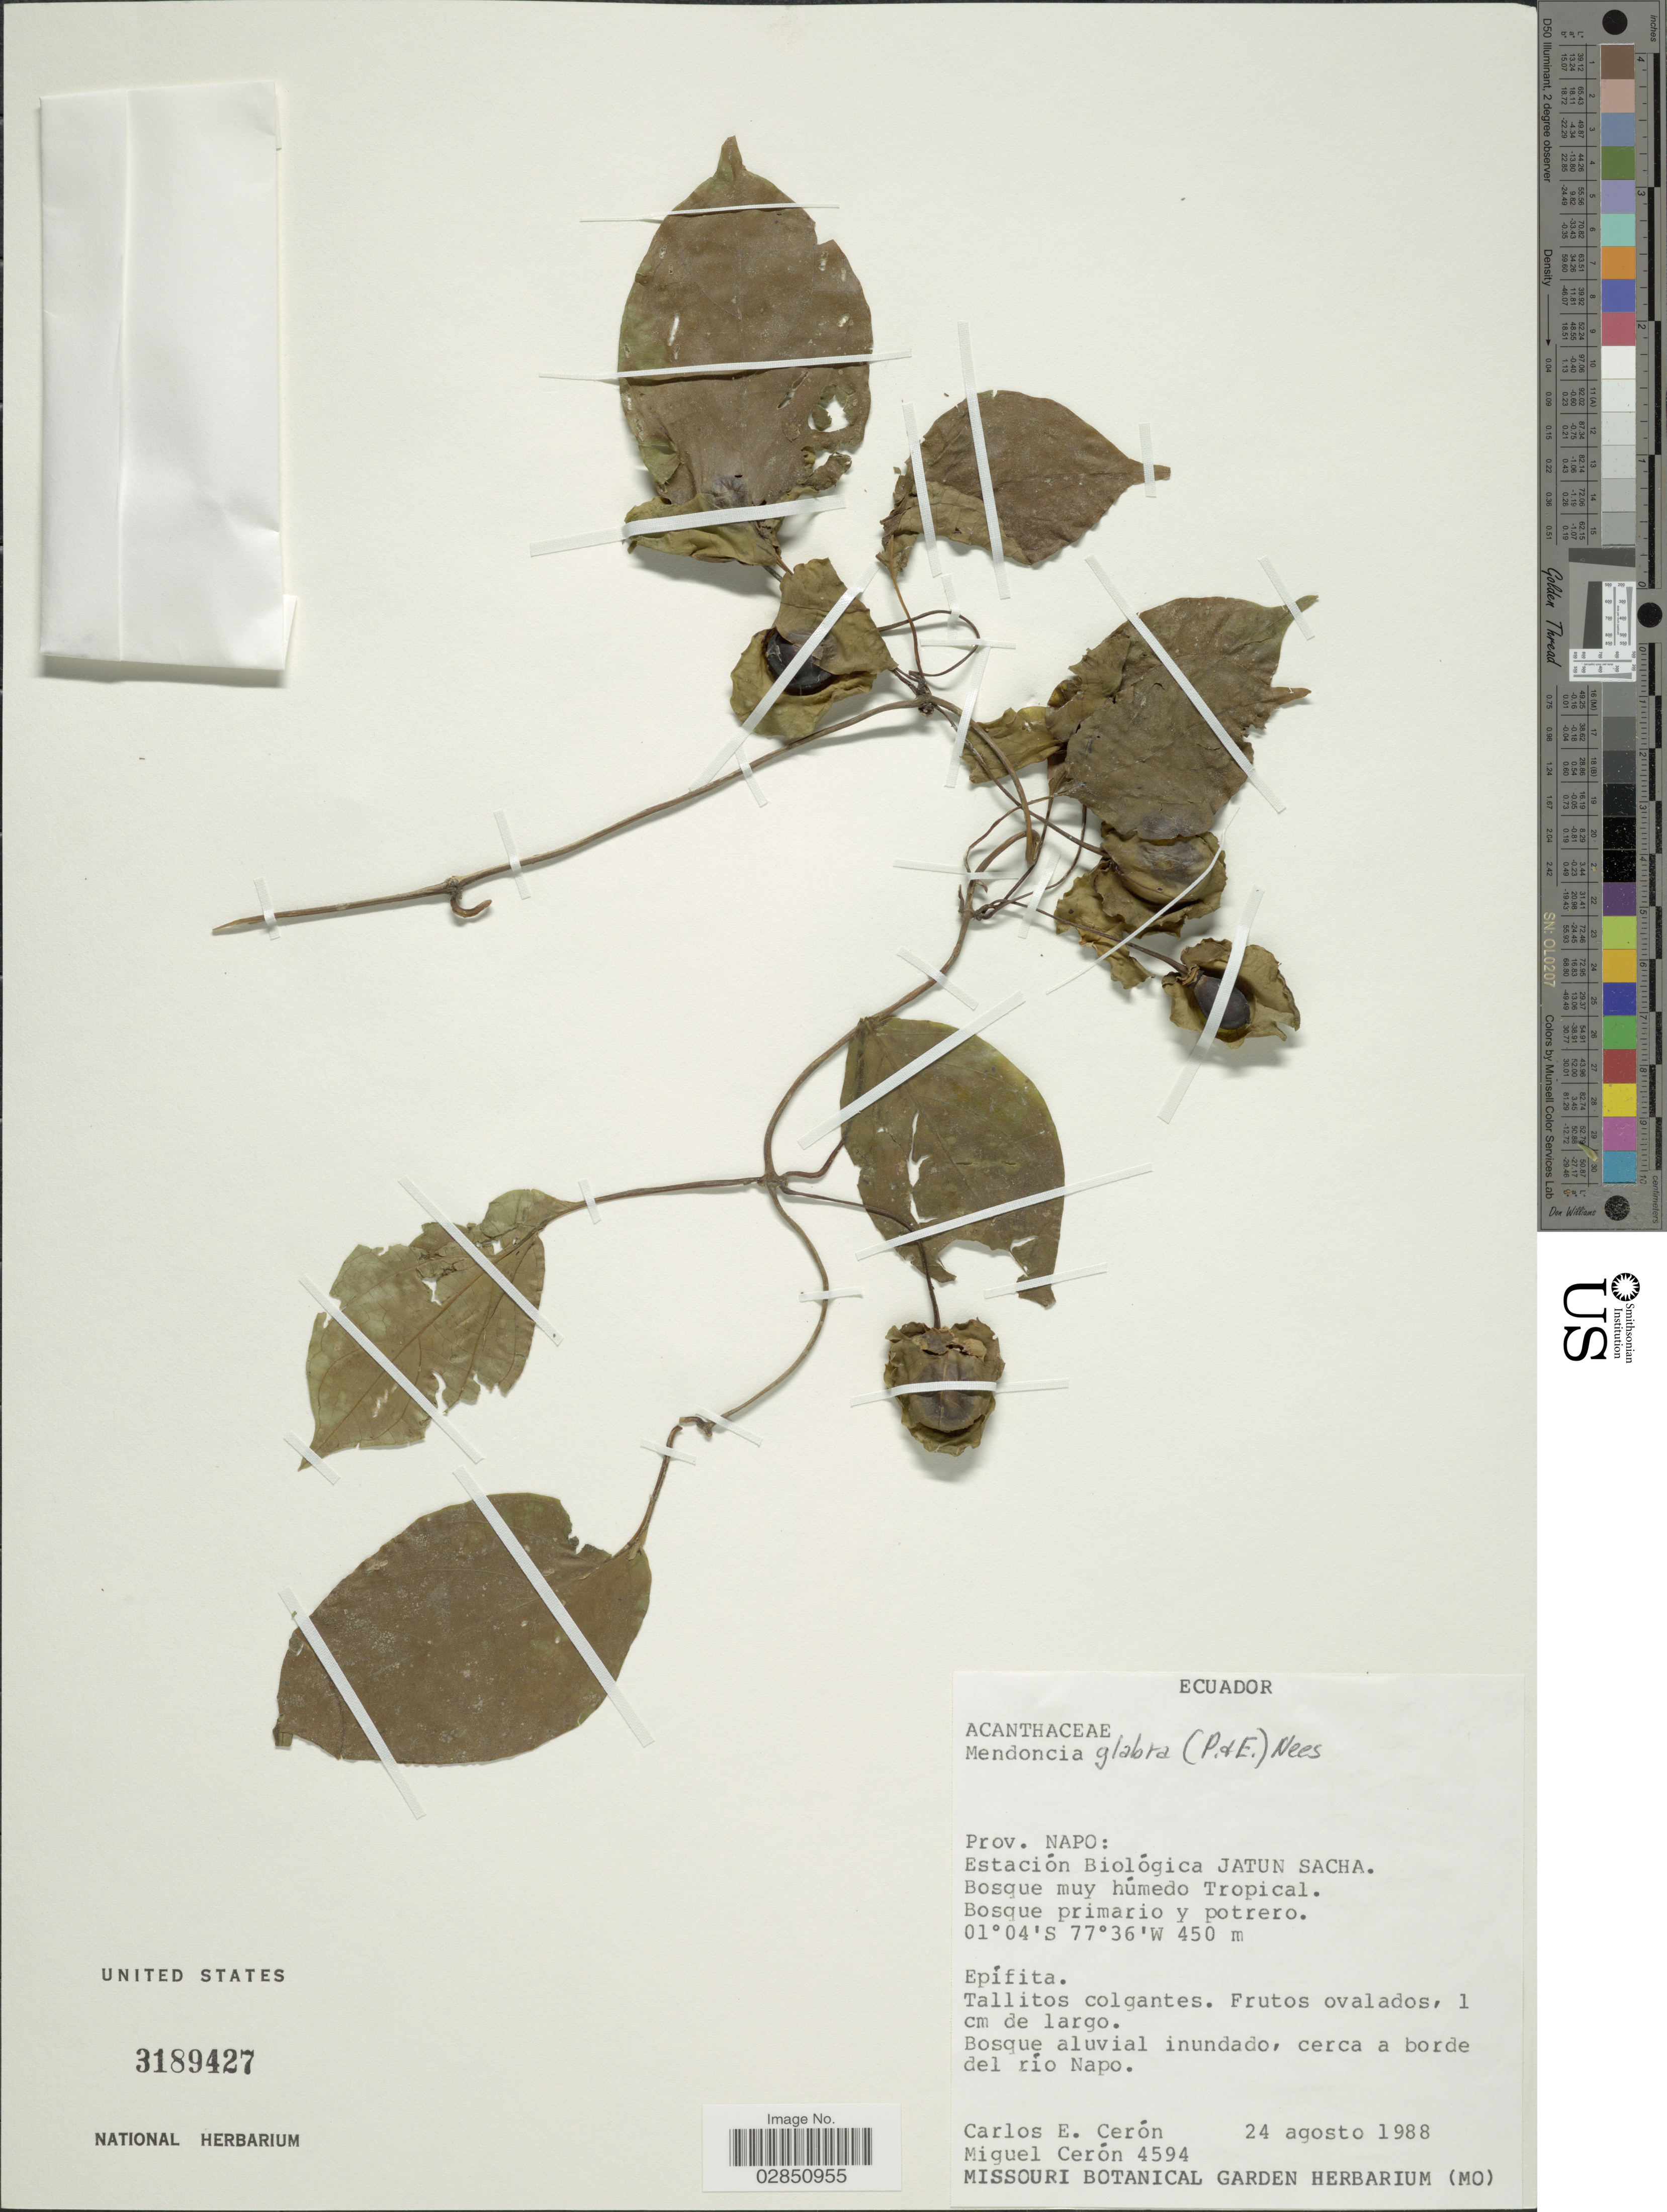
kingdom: Plantae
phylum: Tracheophyta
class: Magnoliopsida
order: Lamiales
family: Acanthaceae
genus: Mendoncia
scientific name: Mendoncia glabra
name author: (Poepp. & Endl.) Nees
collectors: C. E. Cerón M. & M. Ceron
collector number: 4594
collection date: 1988-08-24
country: Ecuador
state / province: Napo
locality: Estación Biológica Jatun Sacha, Bosque muy húmedo Tropical.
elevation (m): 450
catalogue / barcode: US 3189427